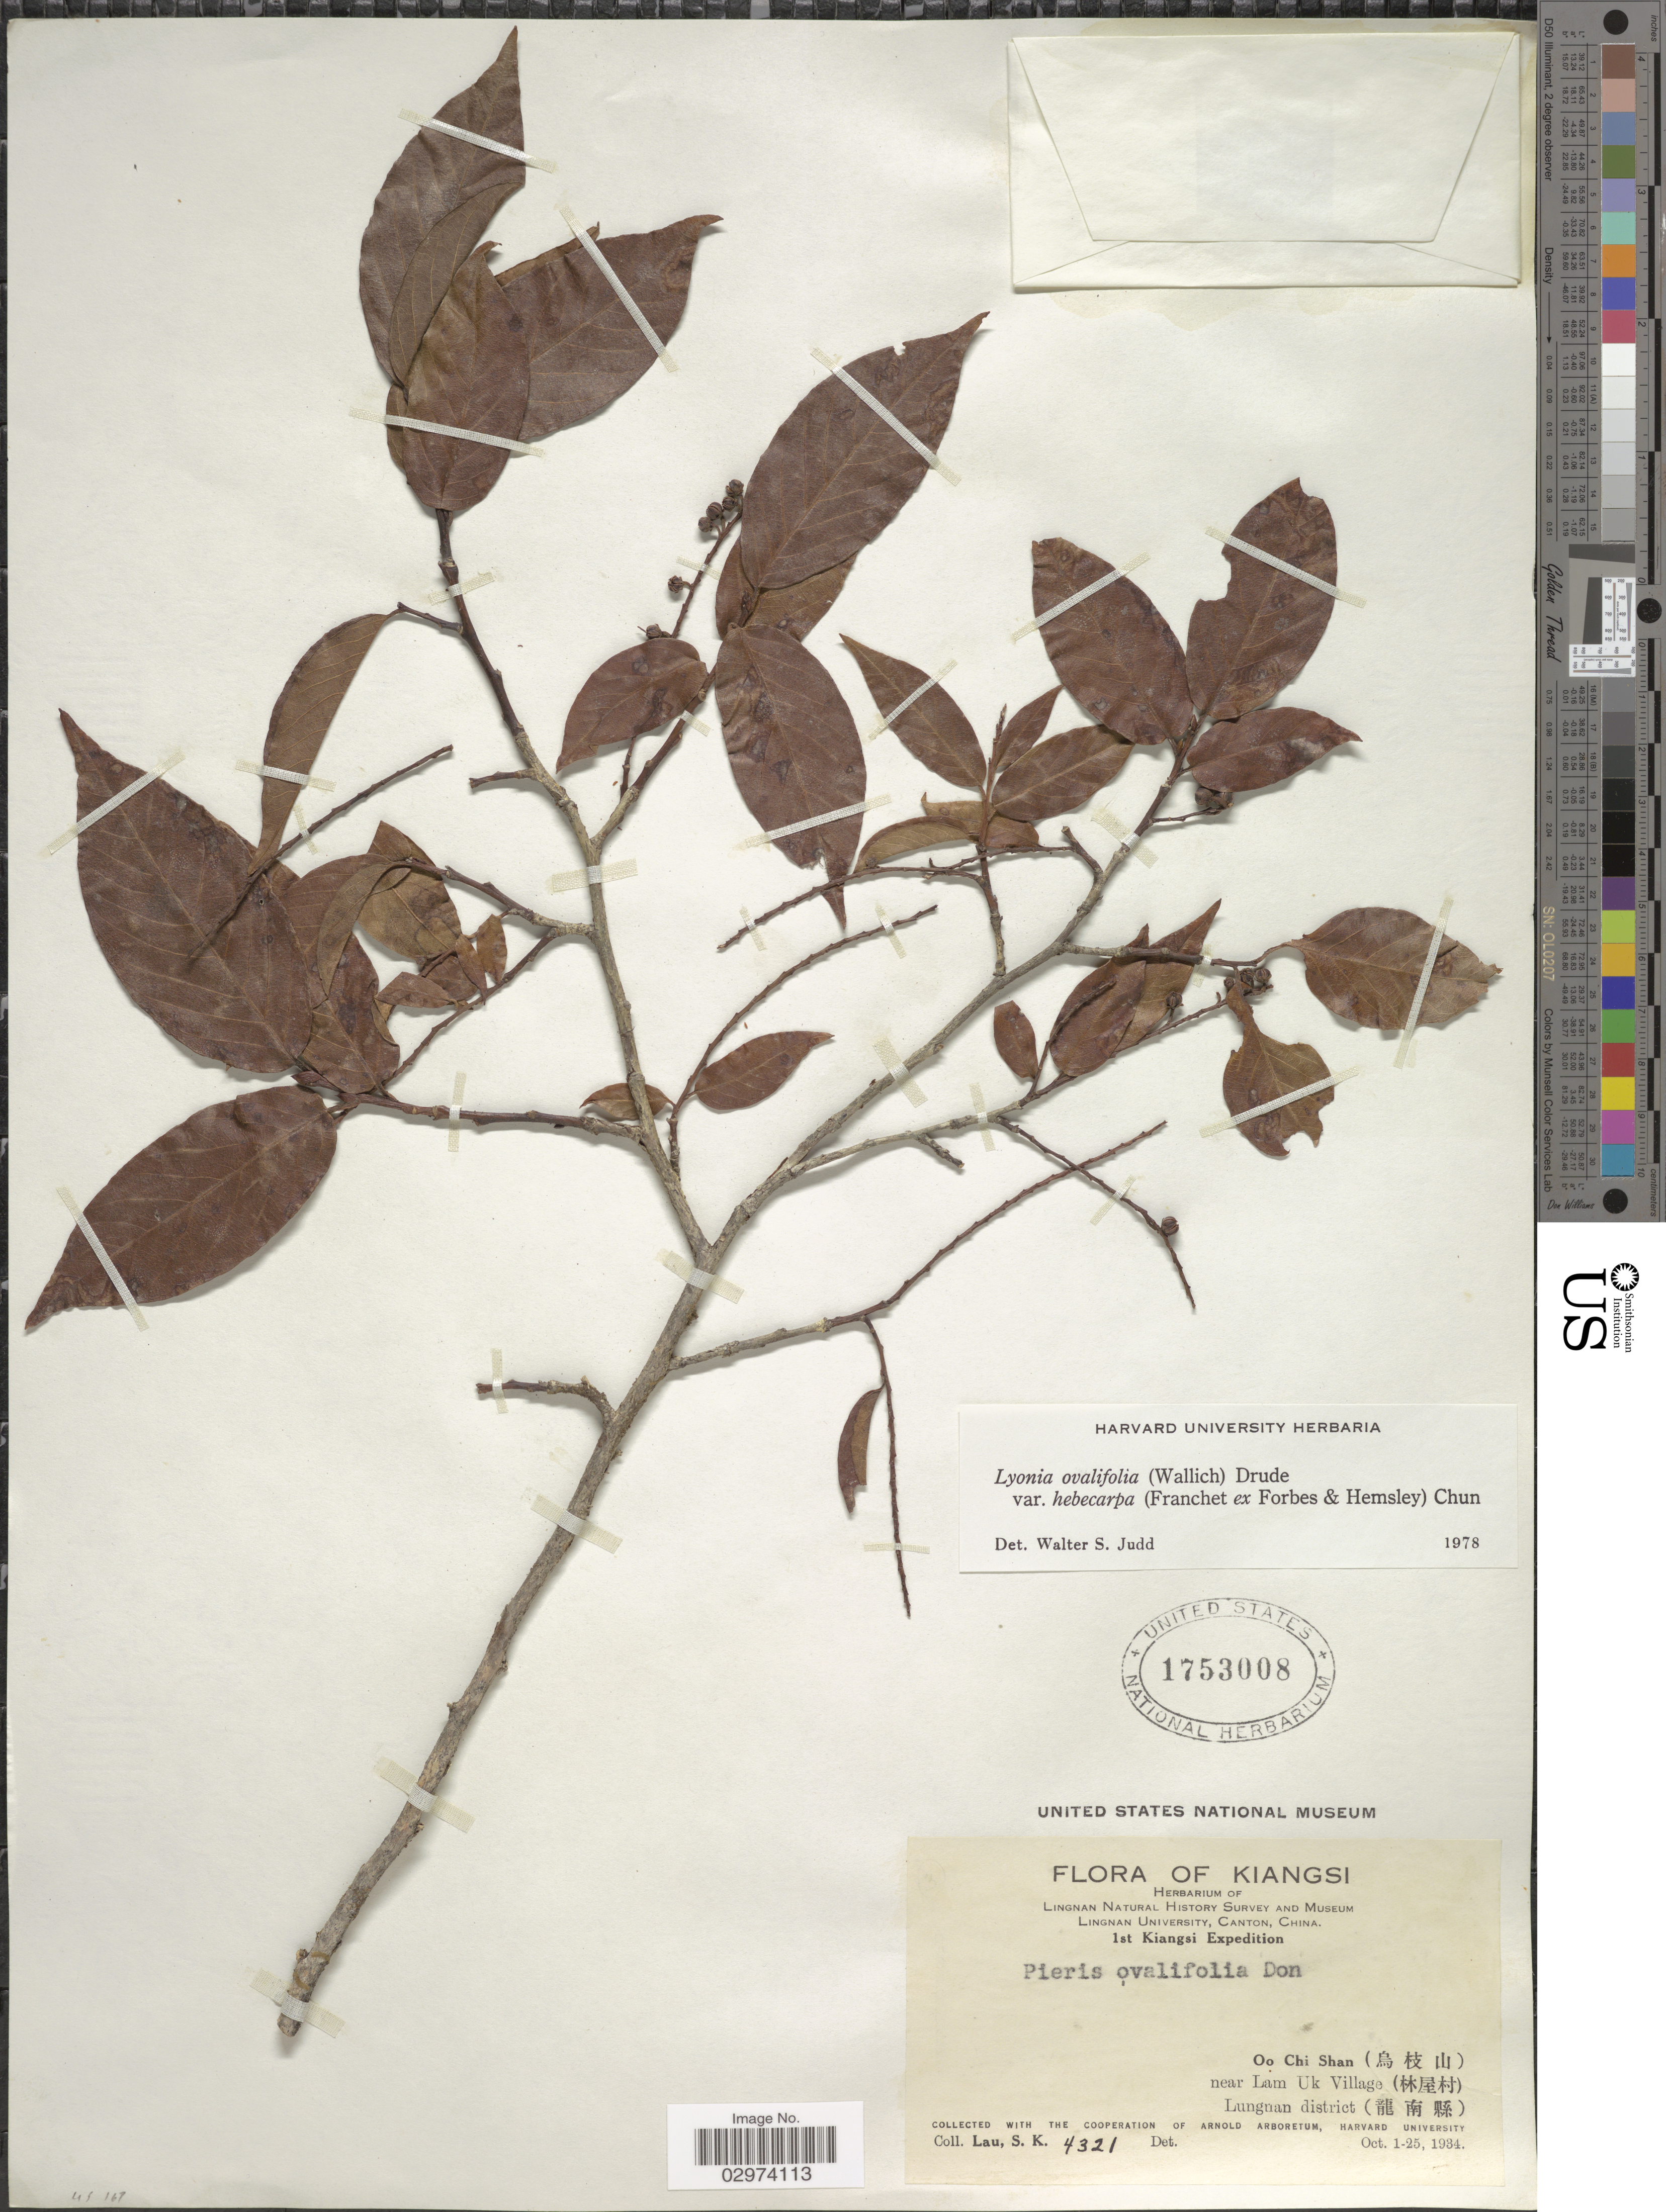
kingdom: Plantae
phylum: Tracheophyta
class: Magnoliopsida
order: Ericales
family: Ericaceae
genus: Lyonia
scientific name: Lyonia ovalifolia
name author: (Wall.) Drude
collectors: S. K. Lau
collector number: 4321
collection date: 1934-10-01/1934-10-25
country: China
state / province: Jiangxi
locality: Kiangsi. Oo Chi Shan (X) near Lam Uk Village (X). Lunguan district (X).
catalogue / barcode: US 1753008